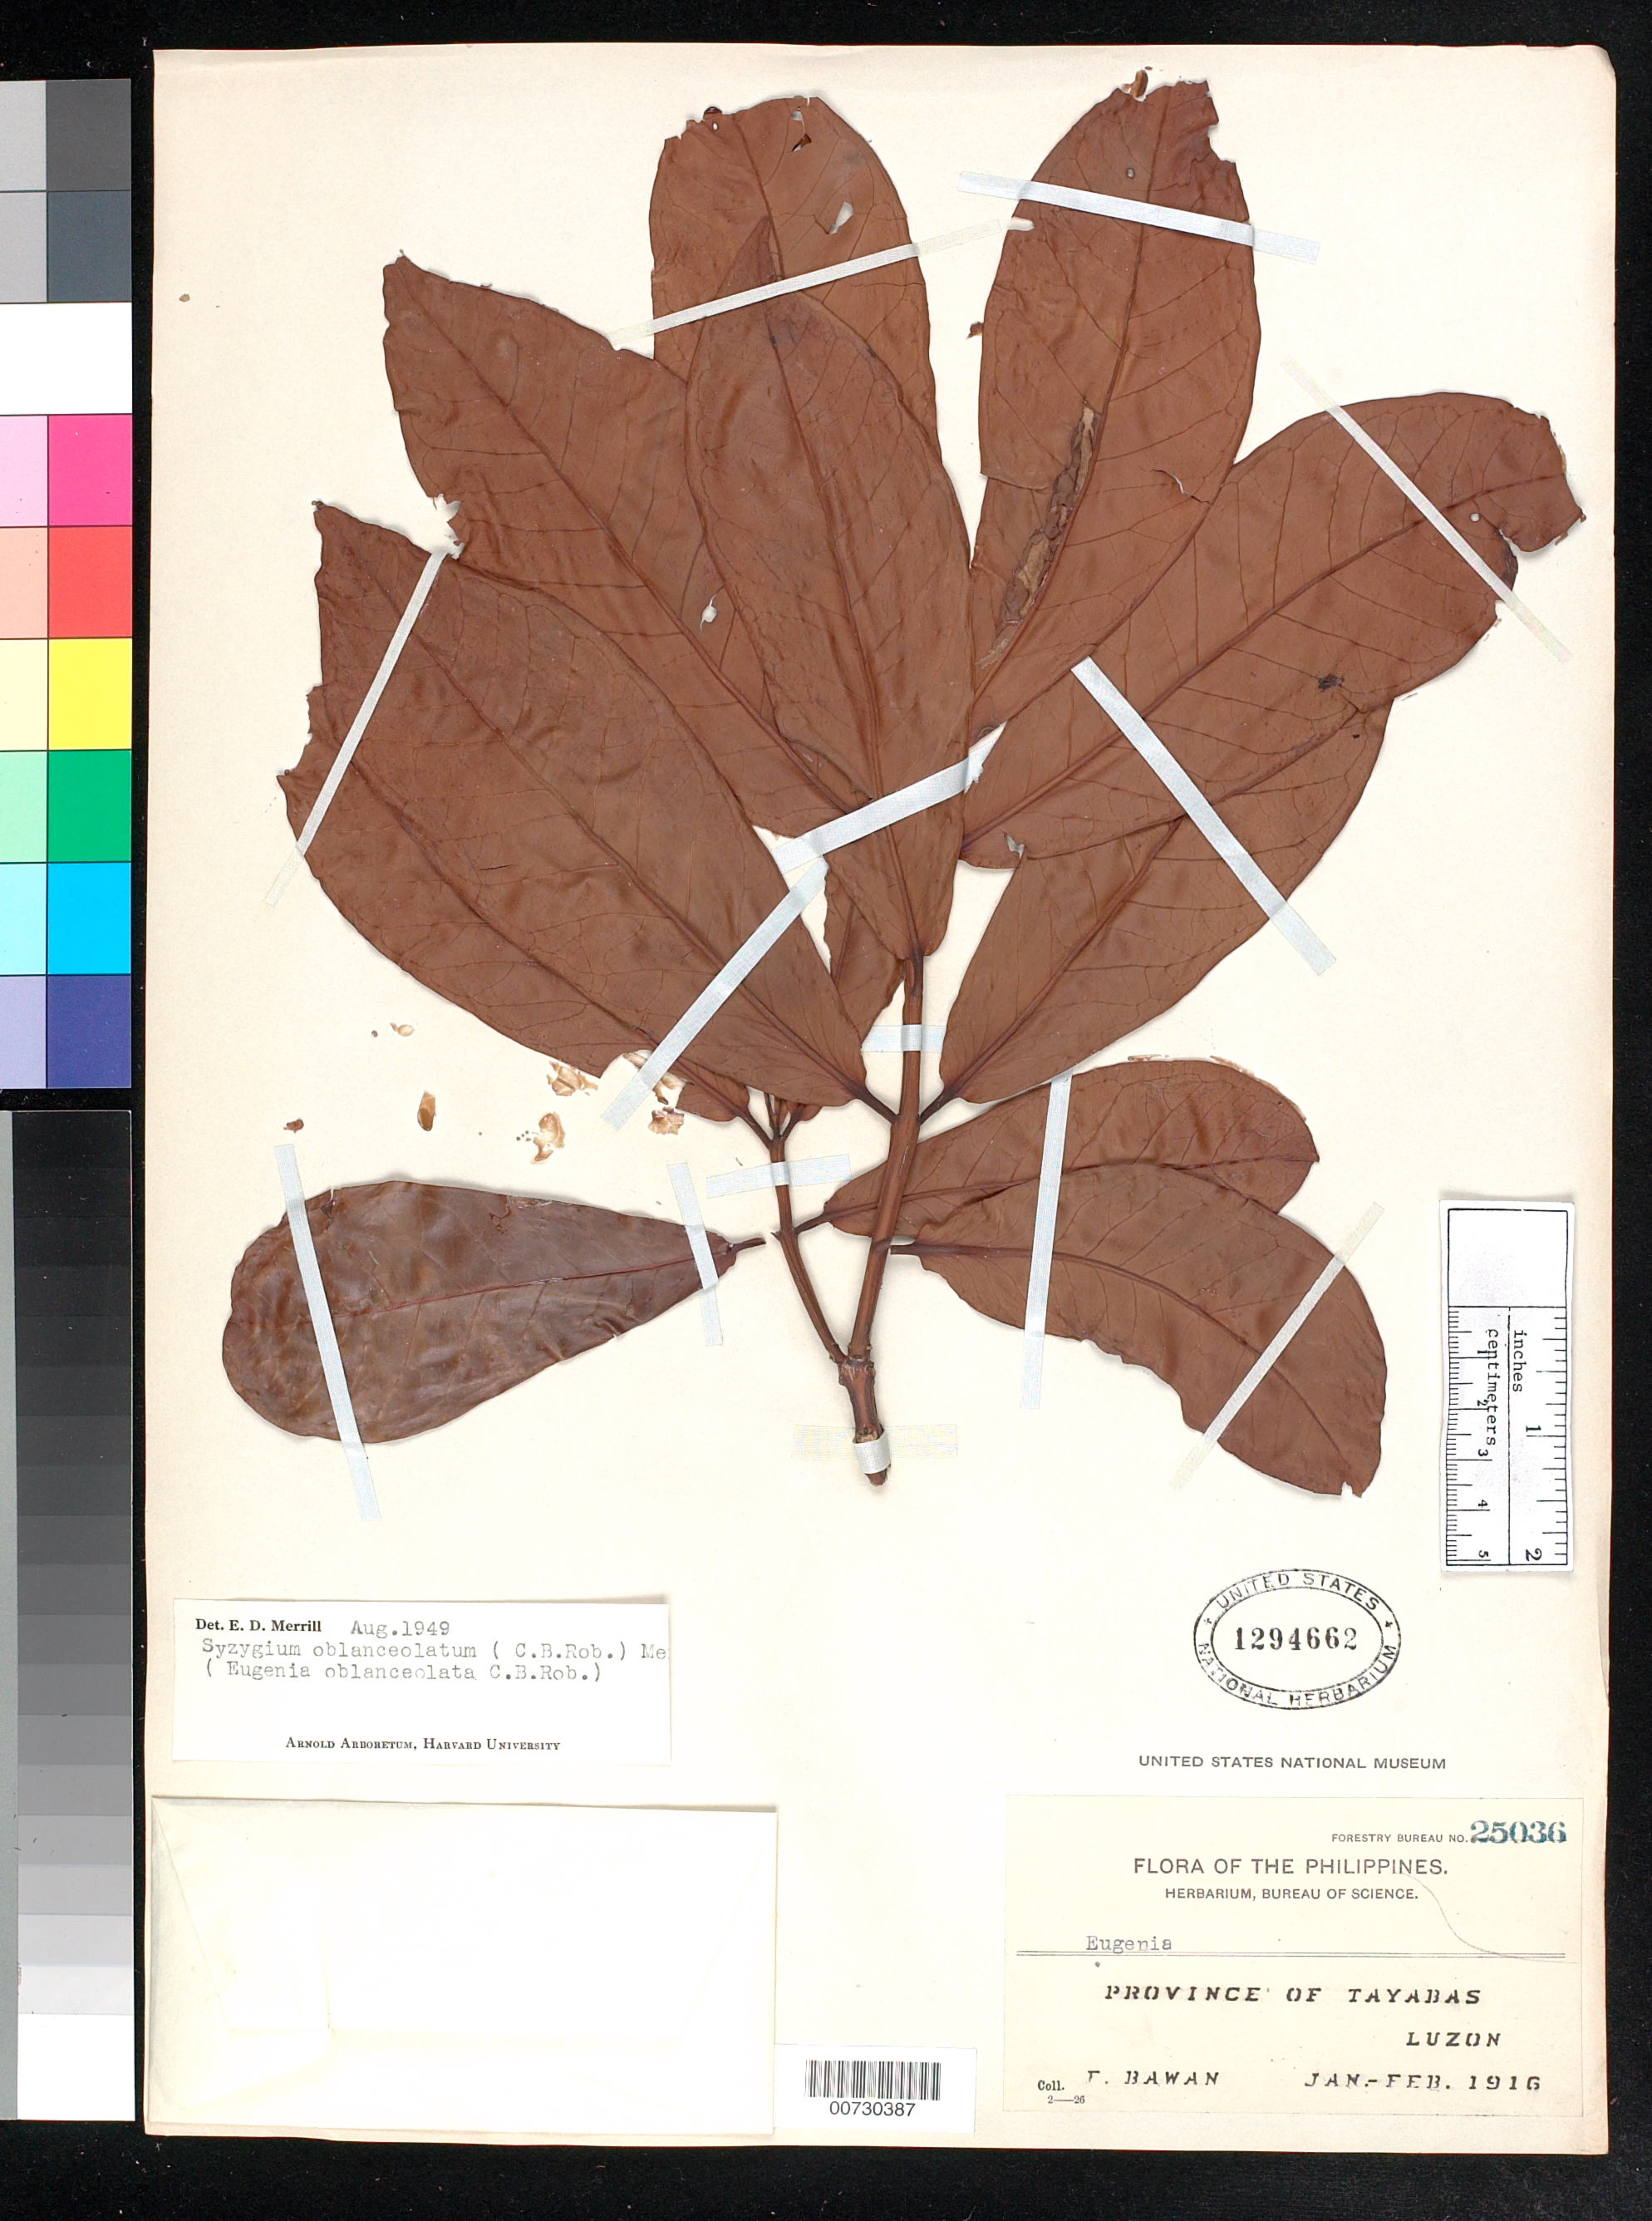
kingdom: Plantae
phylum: Tracheophyta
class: Magnoliopsida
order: Myrtales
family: Myrtaceae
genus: Syzygium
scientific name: Syzygium oblanceolatum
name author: (C.B. Rob.) Merr.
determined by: Merrill, Elmer D.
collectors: F. Bawan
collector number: For. Bur. 25036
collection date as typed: Jan 1916 to -- Feb 1916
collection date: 1916-01/1916-02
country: Philippines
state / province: Calabarzon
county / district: Quezon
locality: Tayabas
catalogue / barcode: US 1294662